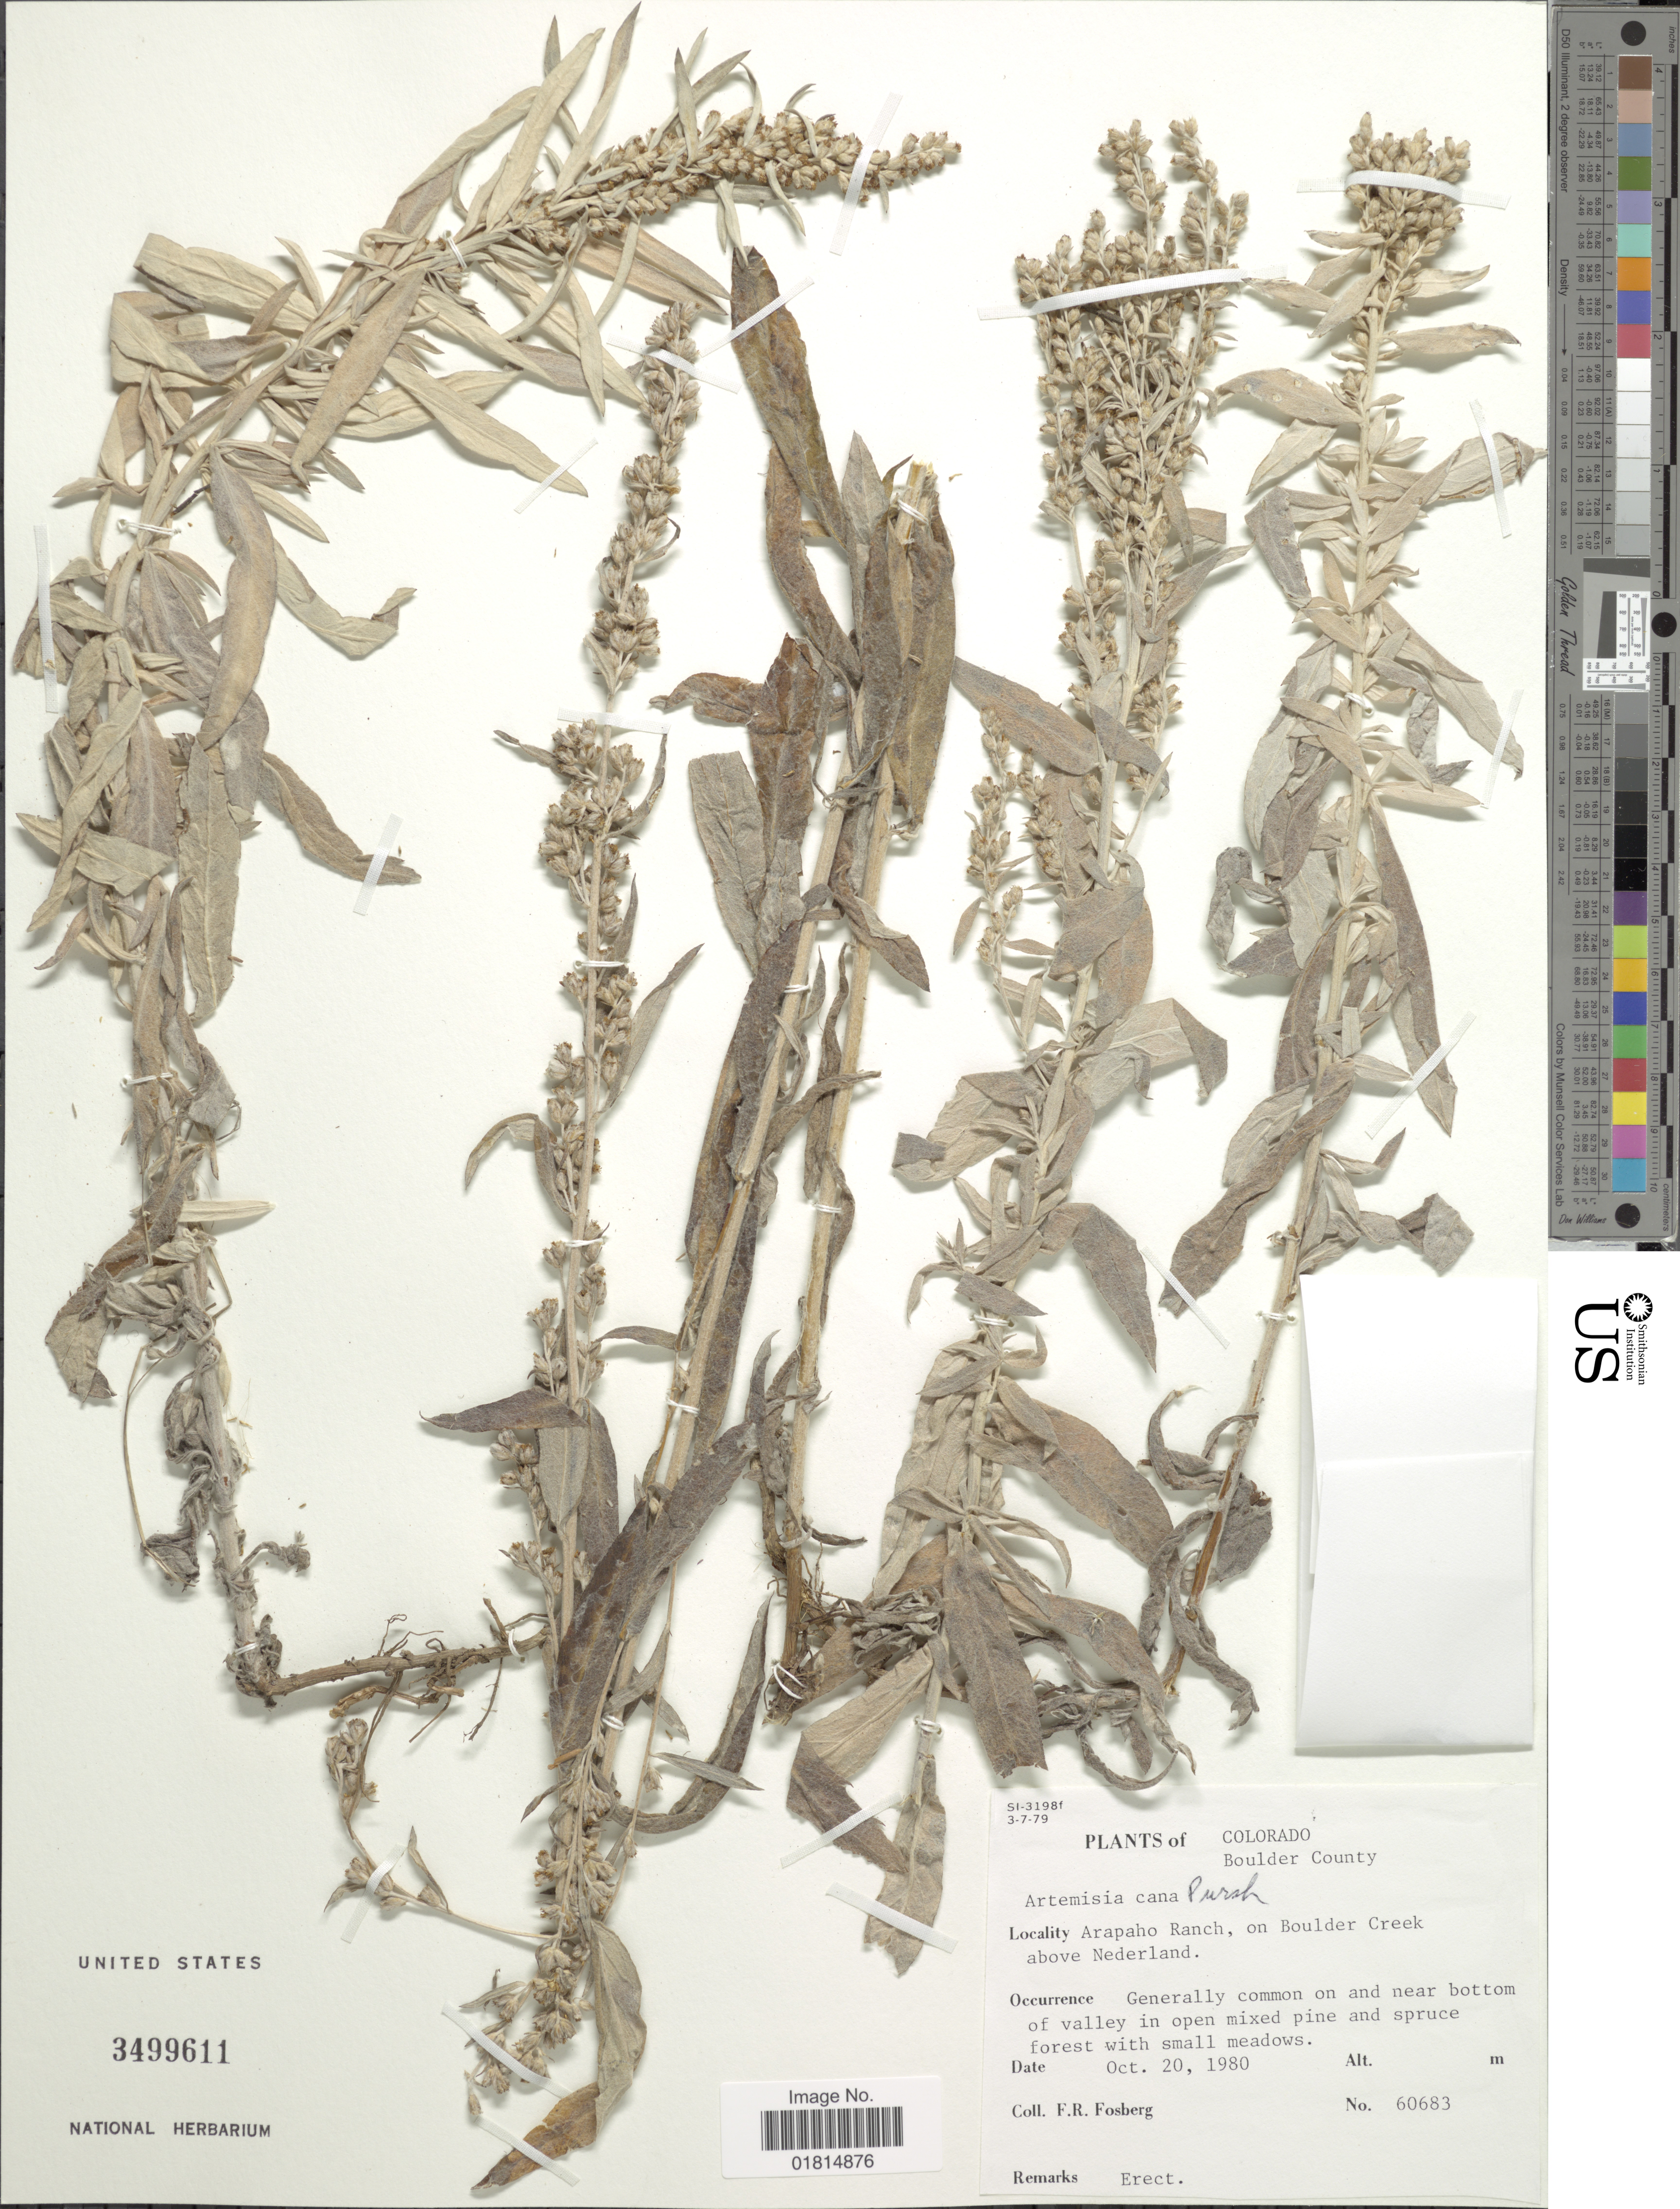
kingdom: Plantae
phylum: Tracheophyta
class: Magnoliopsida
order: Asterales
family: Asteraceae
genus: Artemisia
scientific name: Artemisia cana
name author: Pursh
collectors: F. R. Fosberg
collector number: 60683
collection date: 1980-10-20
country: United States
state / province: Colorado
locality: Boulder County. Arapaho Ranch, on Boulder Creek above Nederland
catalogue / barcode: US 3499611